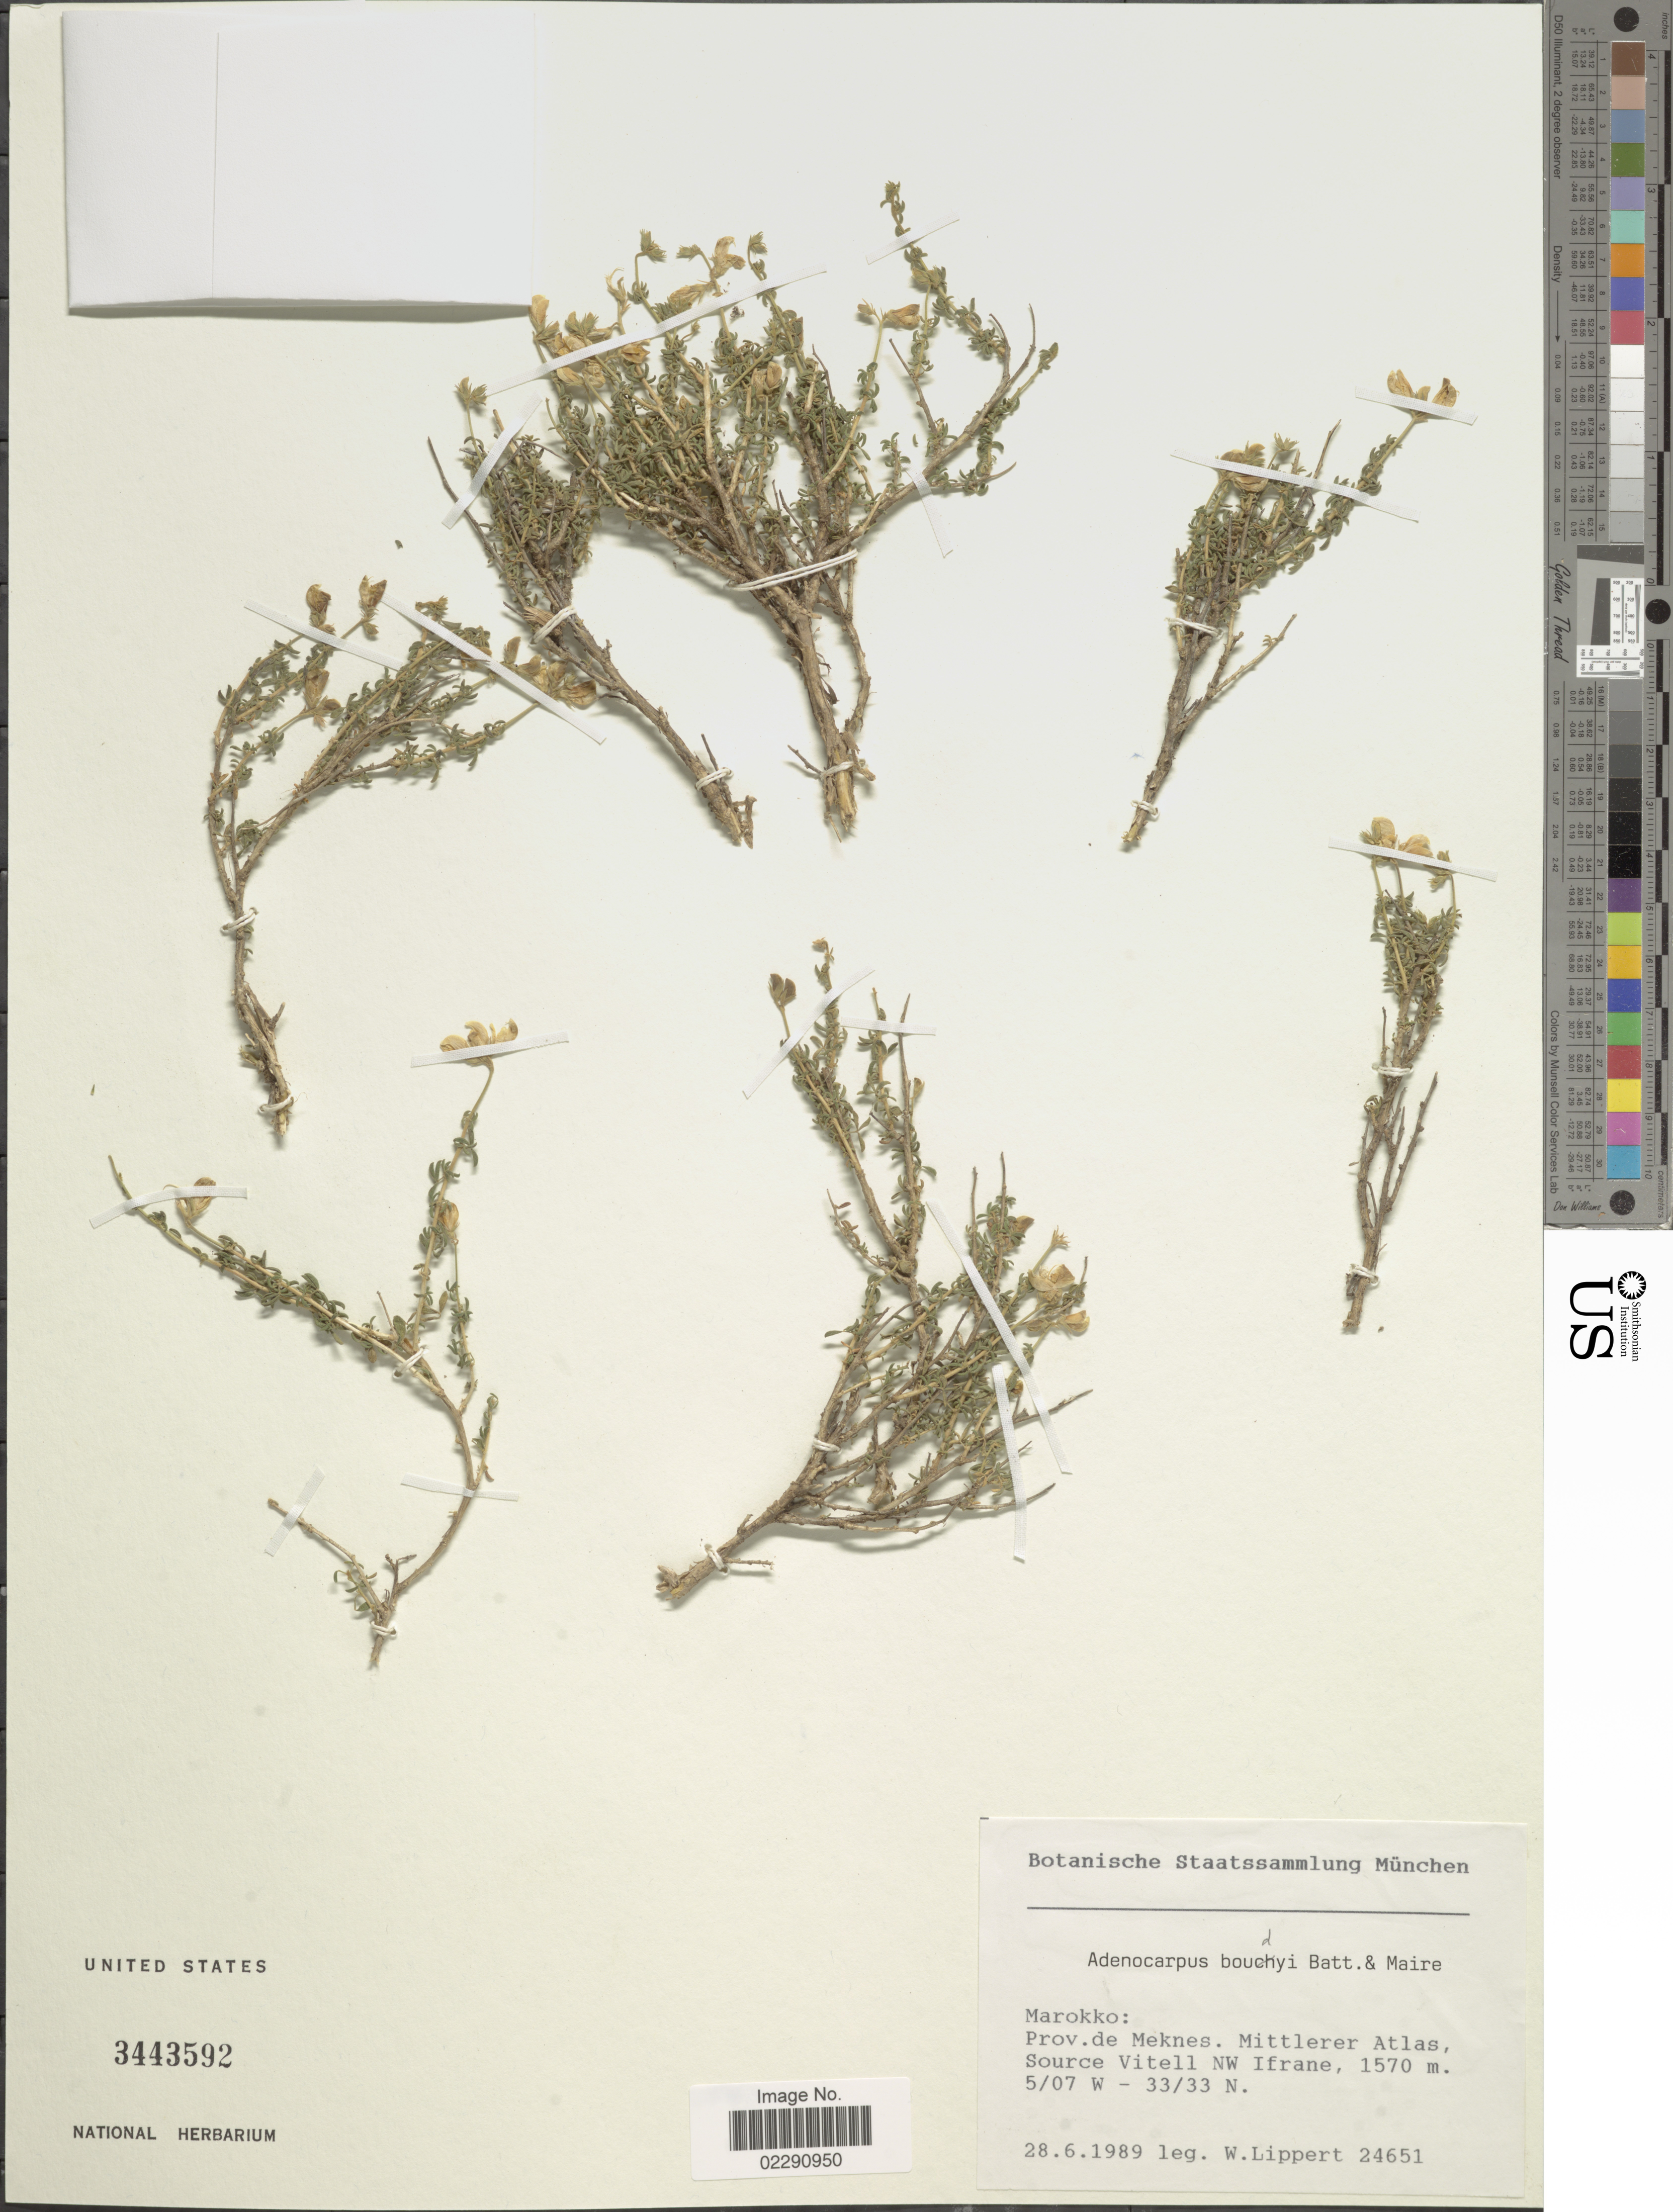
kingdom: Plantae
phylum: Tracheophyta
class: Magnoliopsida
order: Fabales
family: Fabaceae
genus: Adenocarpus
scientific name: Adenocarpus boudyi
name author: Batt. & Maire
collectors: W. Lippert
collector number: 24651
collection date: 1989-06-28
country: Morocco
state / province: Meknès-Tafilalet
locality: Prov. de Meknes, Mittlerer Atlas, Source Vitell NW Ifrane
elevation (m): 1570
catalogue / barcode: US 3443592